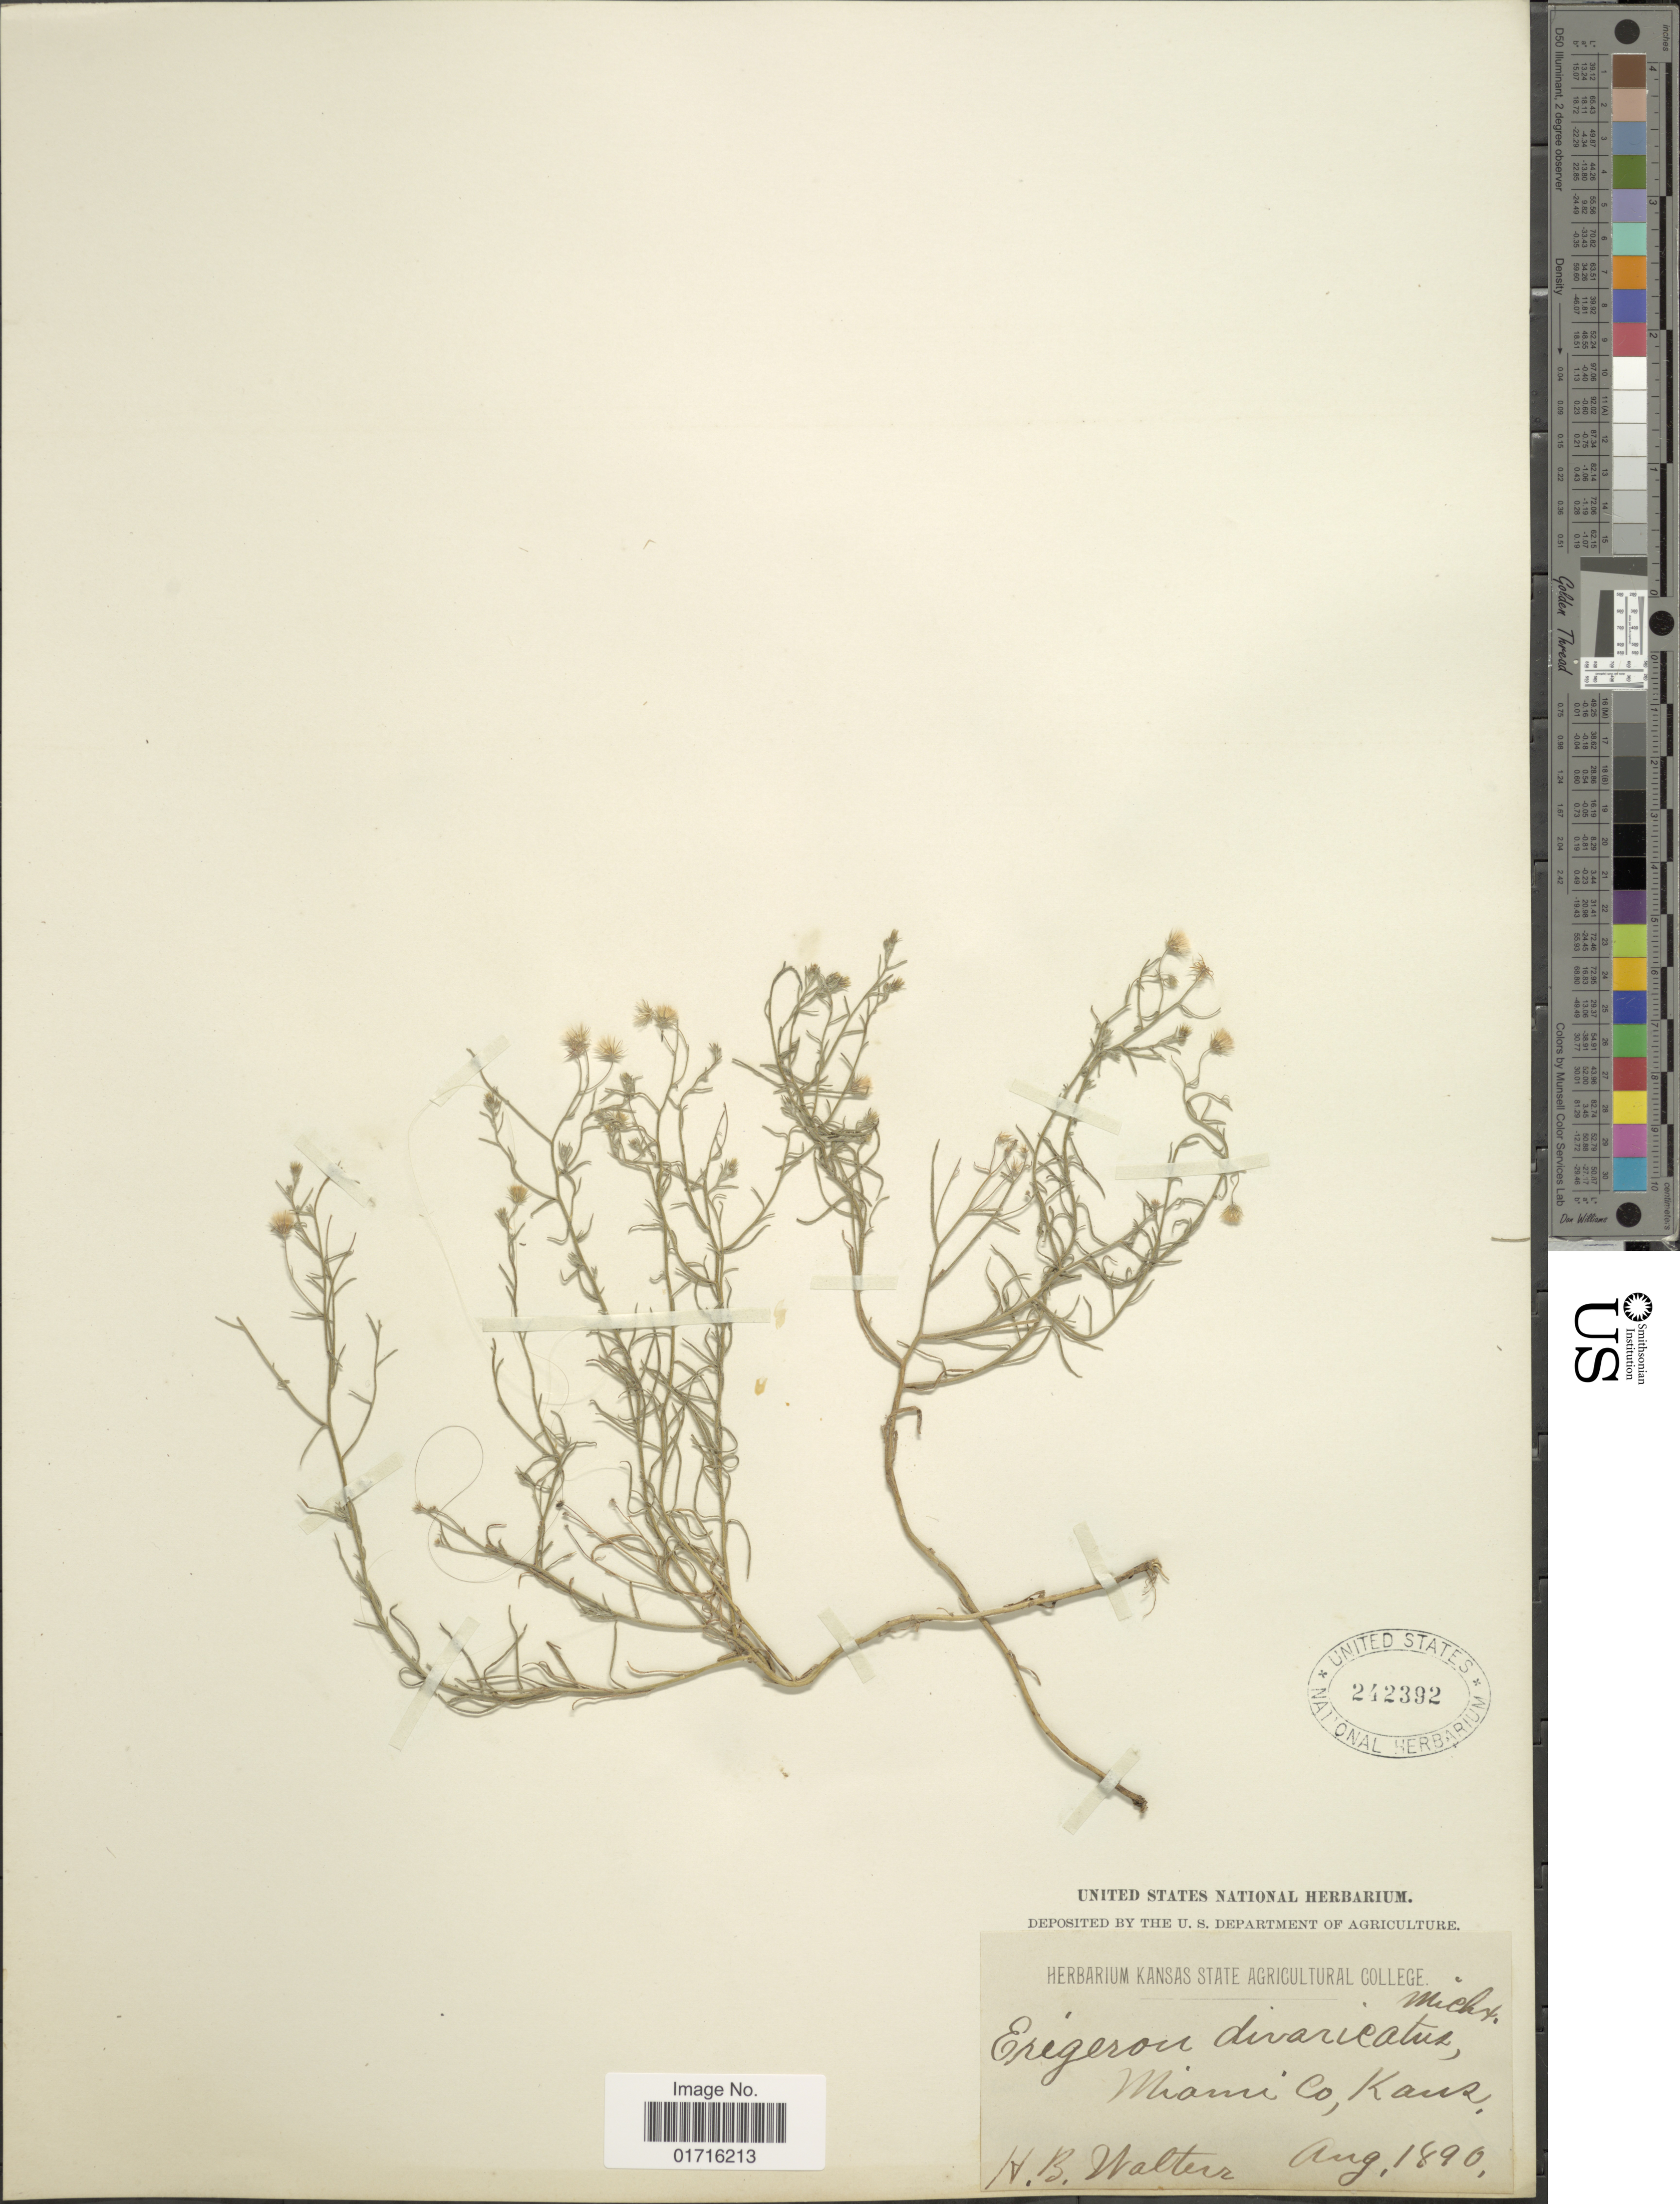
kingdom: Plantae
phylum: Tracheophyta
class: Magnoliopsida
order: Asterales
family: Asteraceae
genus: Conyza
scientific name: Conyza divaricata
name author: Spreng.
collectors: H. Walter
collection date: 1890-08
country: United States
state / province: Kansas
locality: Miami Co. Kans.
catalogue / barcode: US 242392